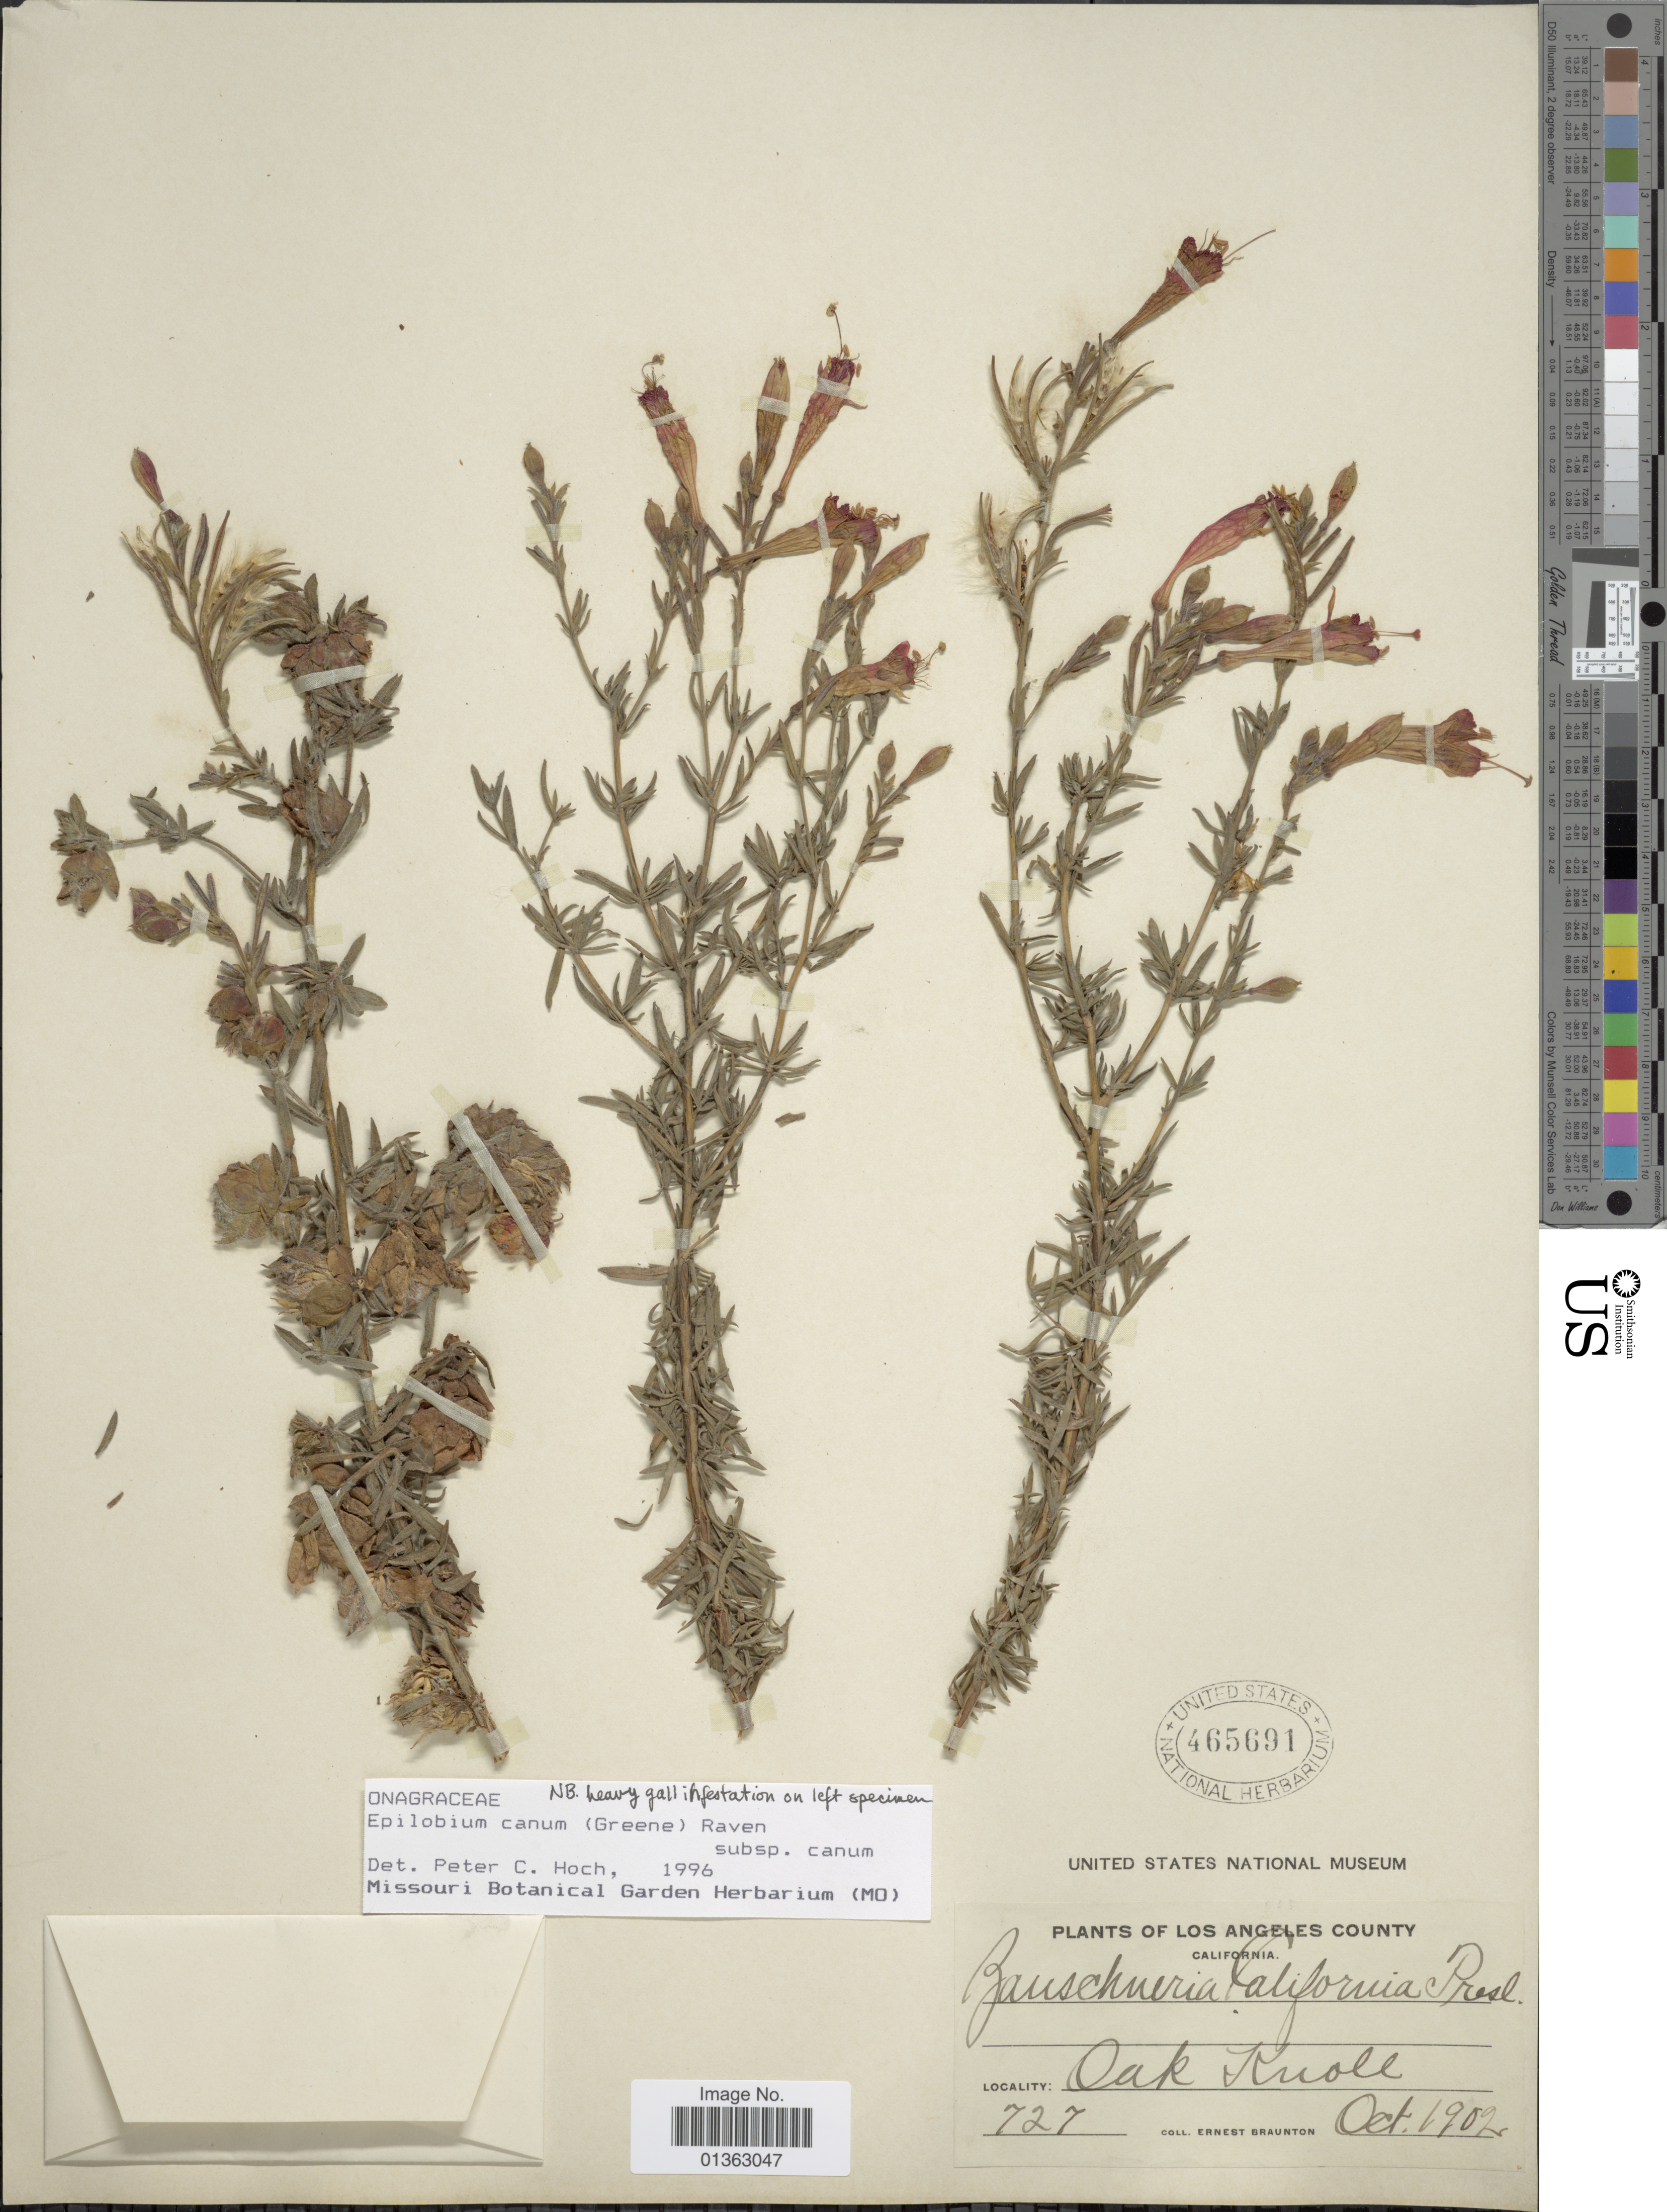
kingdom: Plantae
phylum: Tracheophyta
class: Magnoliopsida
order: Myrtales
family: Onagraceae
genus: Epilobium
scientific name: Epilobium canum subsp. canum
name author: (Greene) P.H. Raven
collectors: E. Braunton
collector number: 727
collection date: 1902-10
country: United States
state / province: California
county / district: Los Angeles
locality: Los Angeles County. Oak Knoll.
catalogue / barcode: US 465691